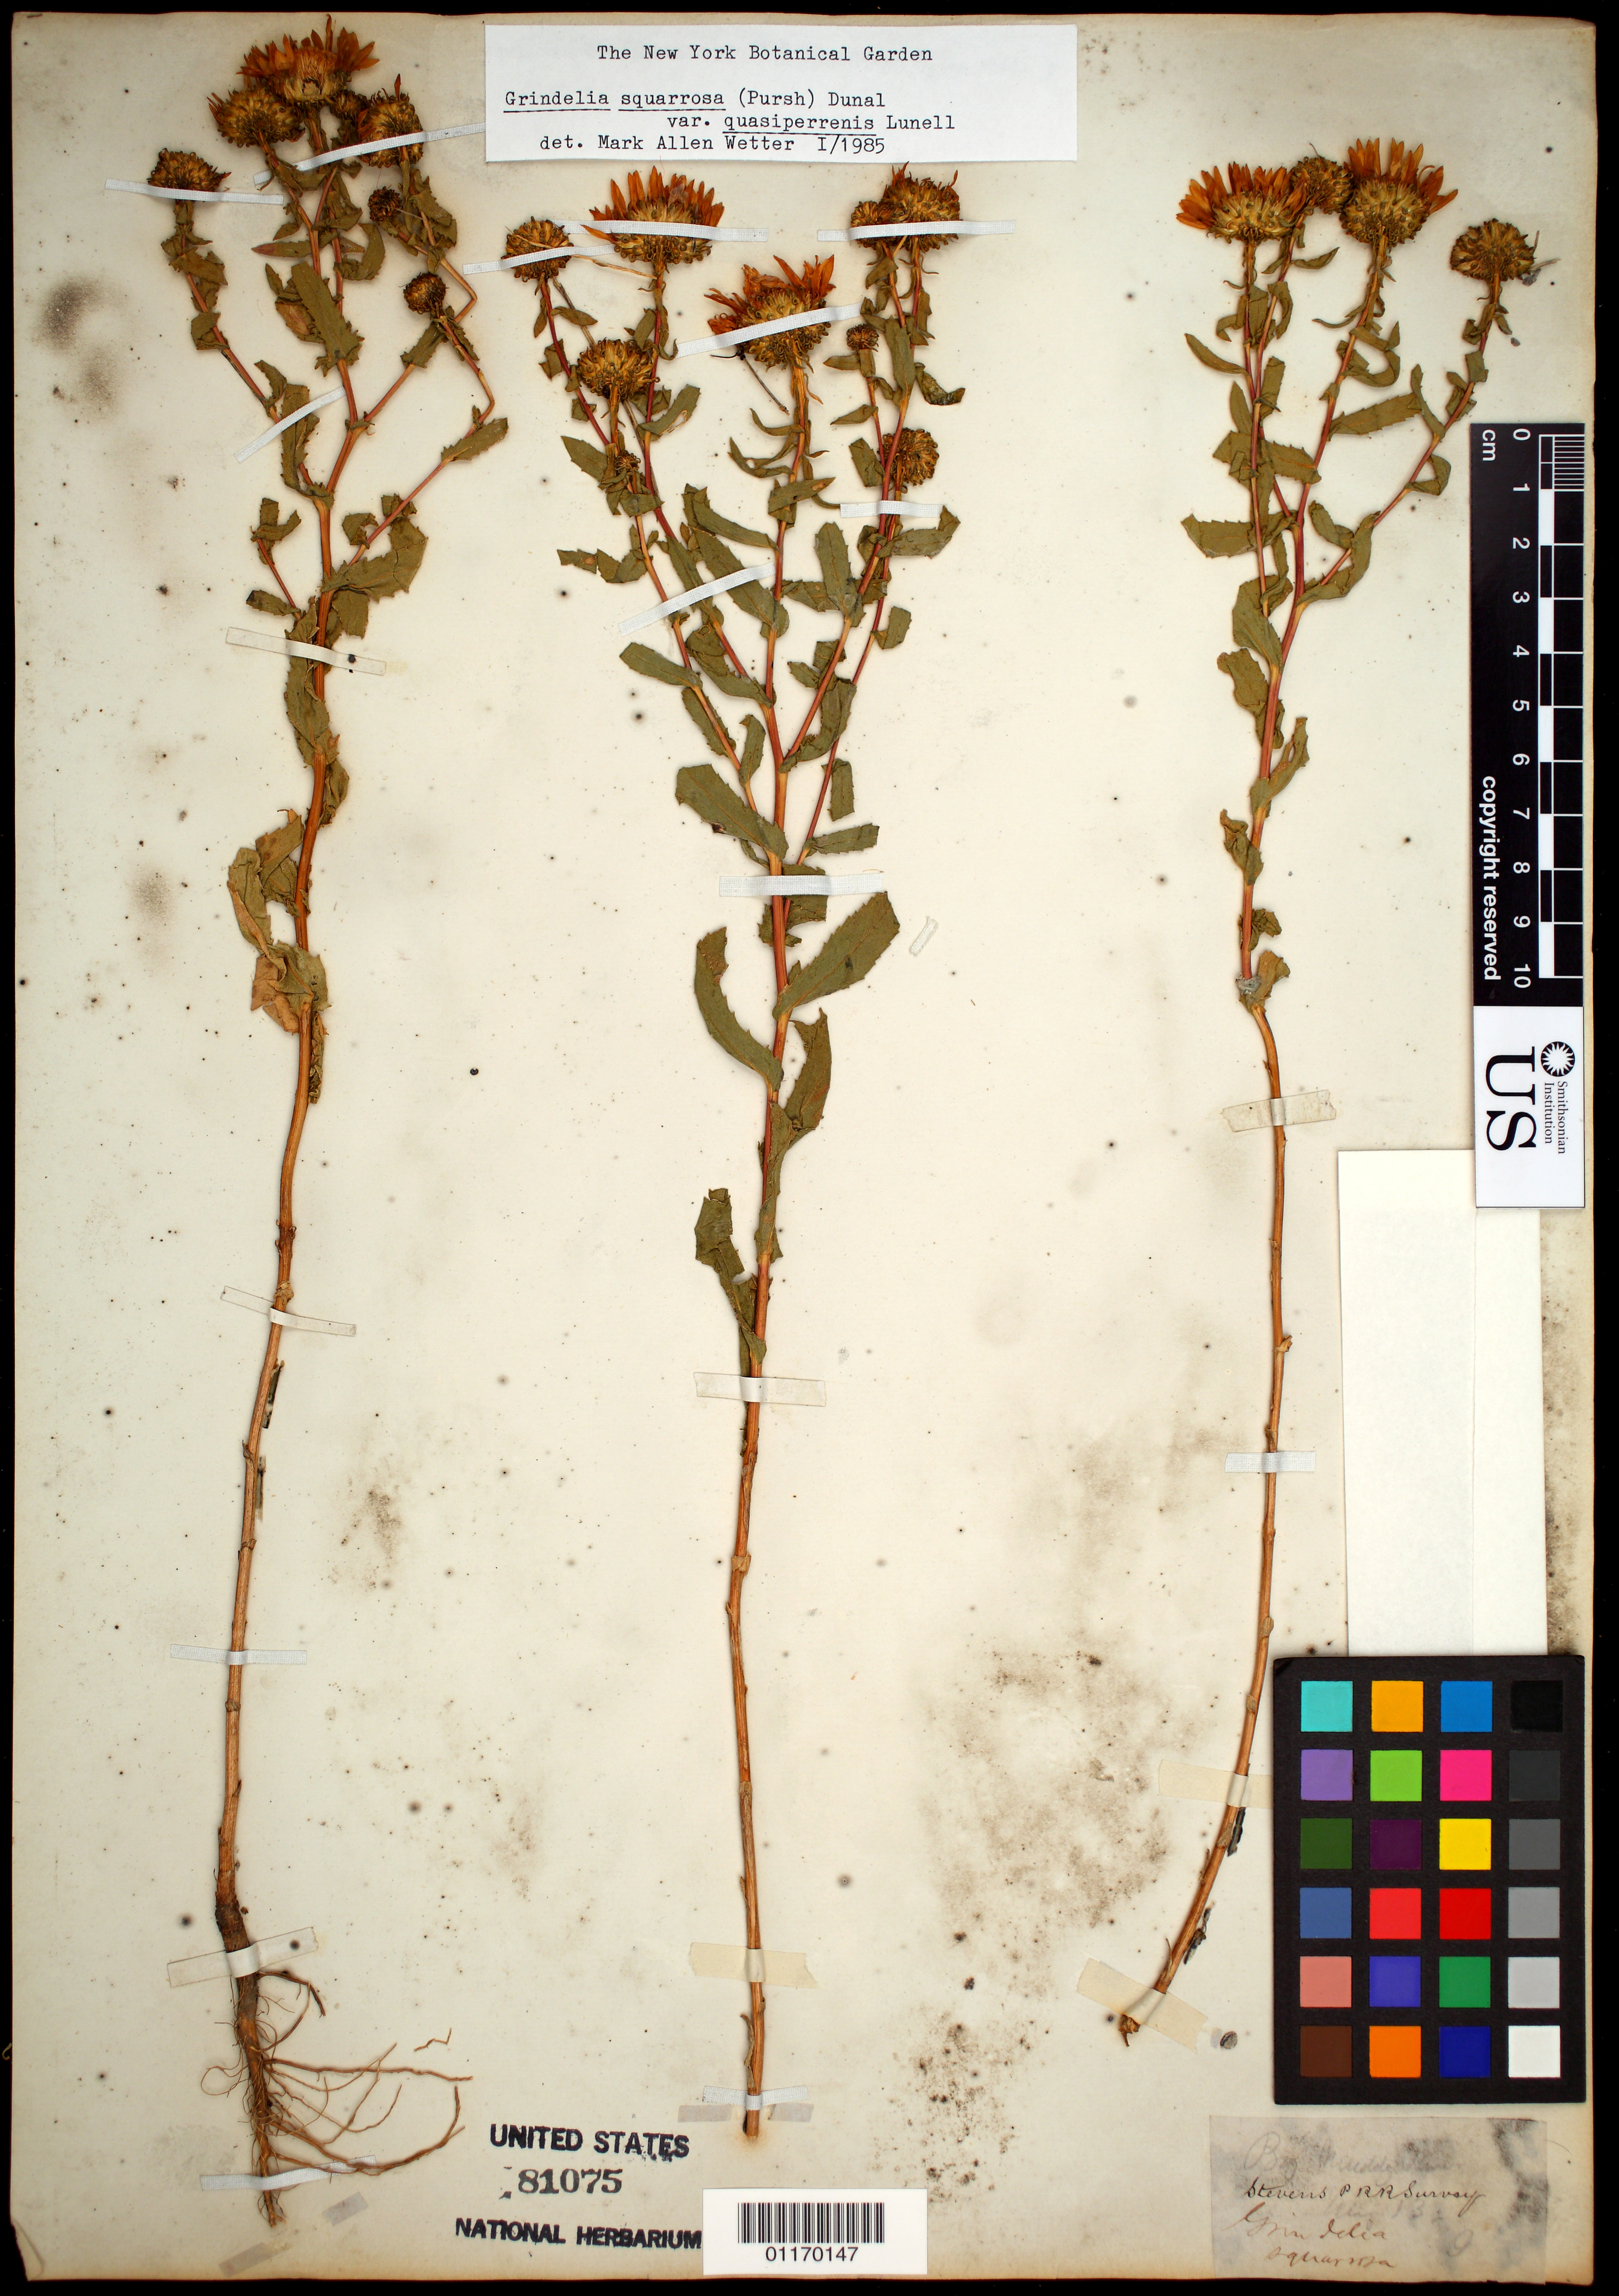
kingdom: Plantae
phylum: Tracheophyta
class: Magnoliopsida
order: Asterales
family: Asteraceae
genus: Grindelia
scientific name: Grindelia squarrosa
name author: (Pursh) Dunal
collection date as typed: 13 Aug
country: United States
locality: Big Muddy River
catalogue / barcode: US 81075